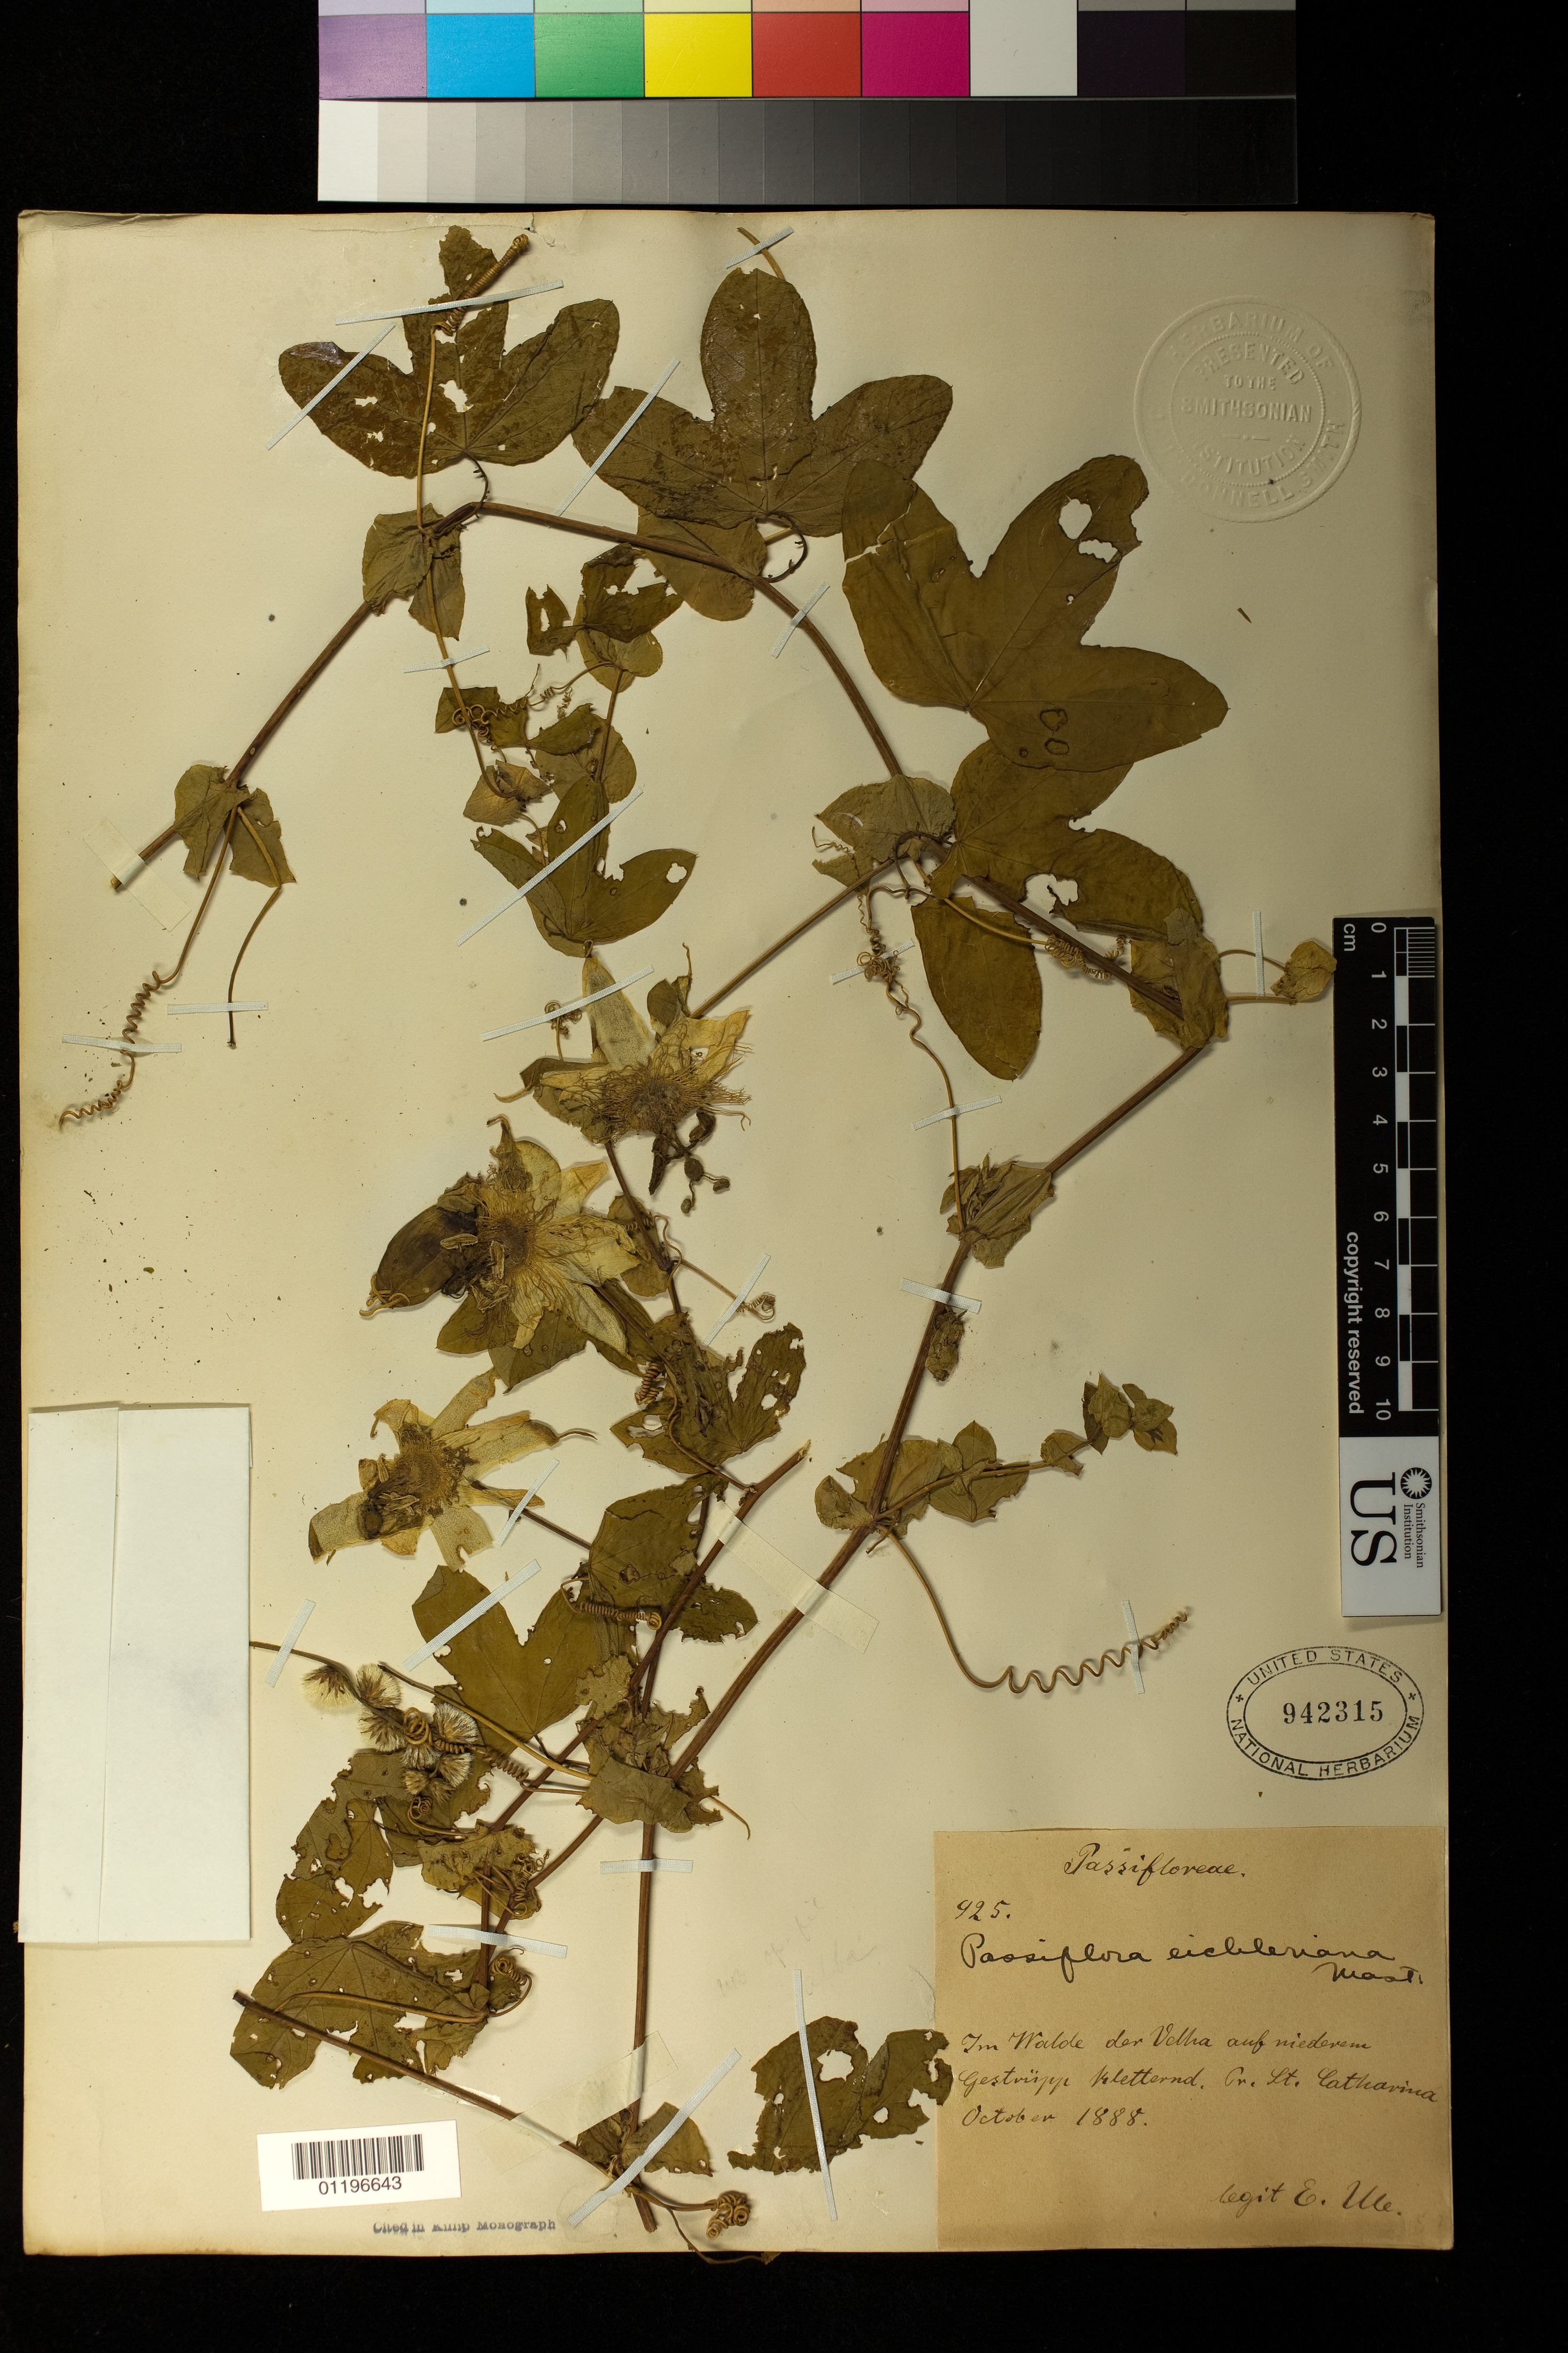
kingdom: Plantae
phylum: Tracheophyta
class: Magnoliopsida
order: Malpighiales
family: Passifloraceae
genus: Passiflora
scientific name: Passiflora eichleriana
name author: Mast.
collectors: E. H. Ule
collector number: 925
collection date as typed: Oct 1888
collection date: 1888-10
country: Brazil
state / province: Santa Catarina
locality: Im Walde der Velha auf niederem Gestrupp Kletternd. Pr. St. Catharina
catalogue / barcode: US 942315